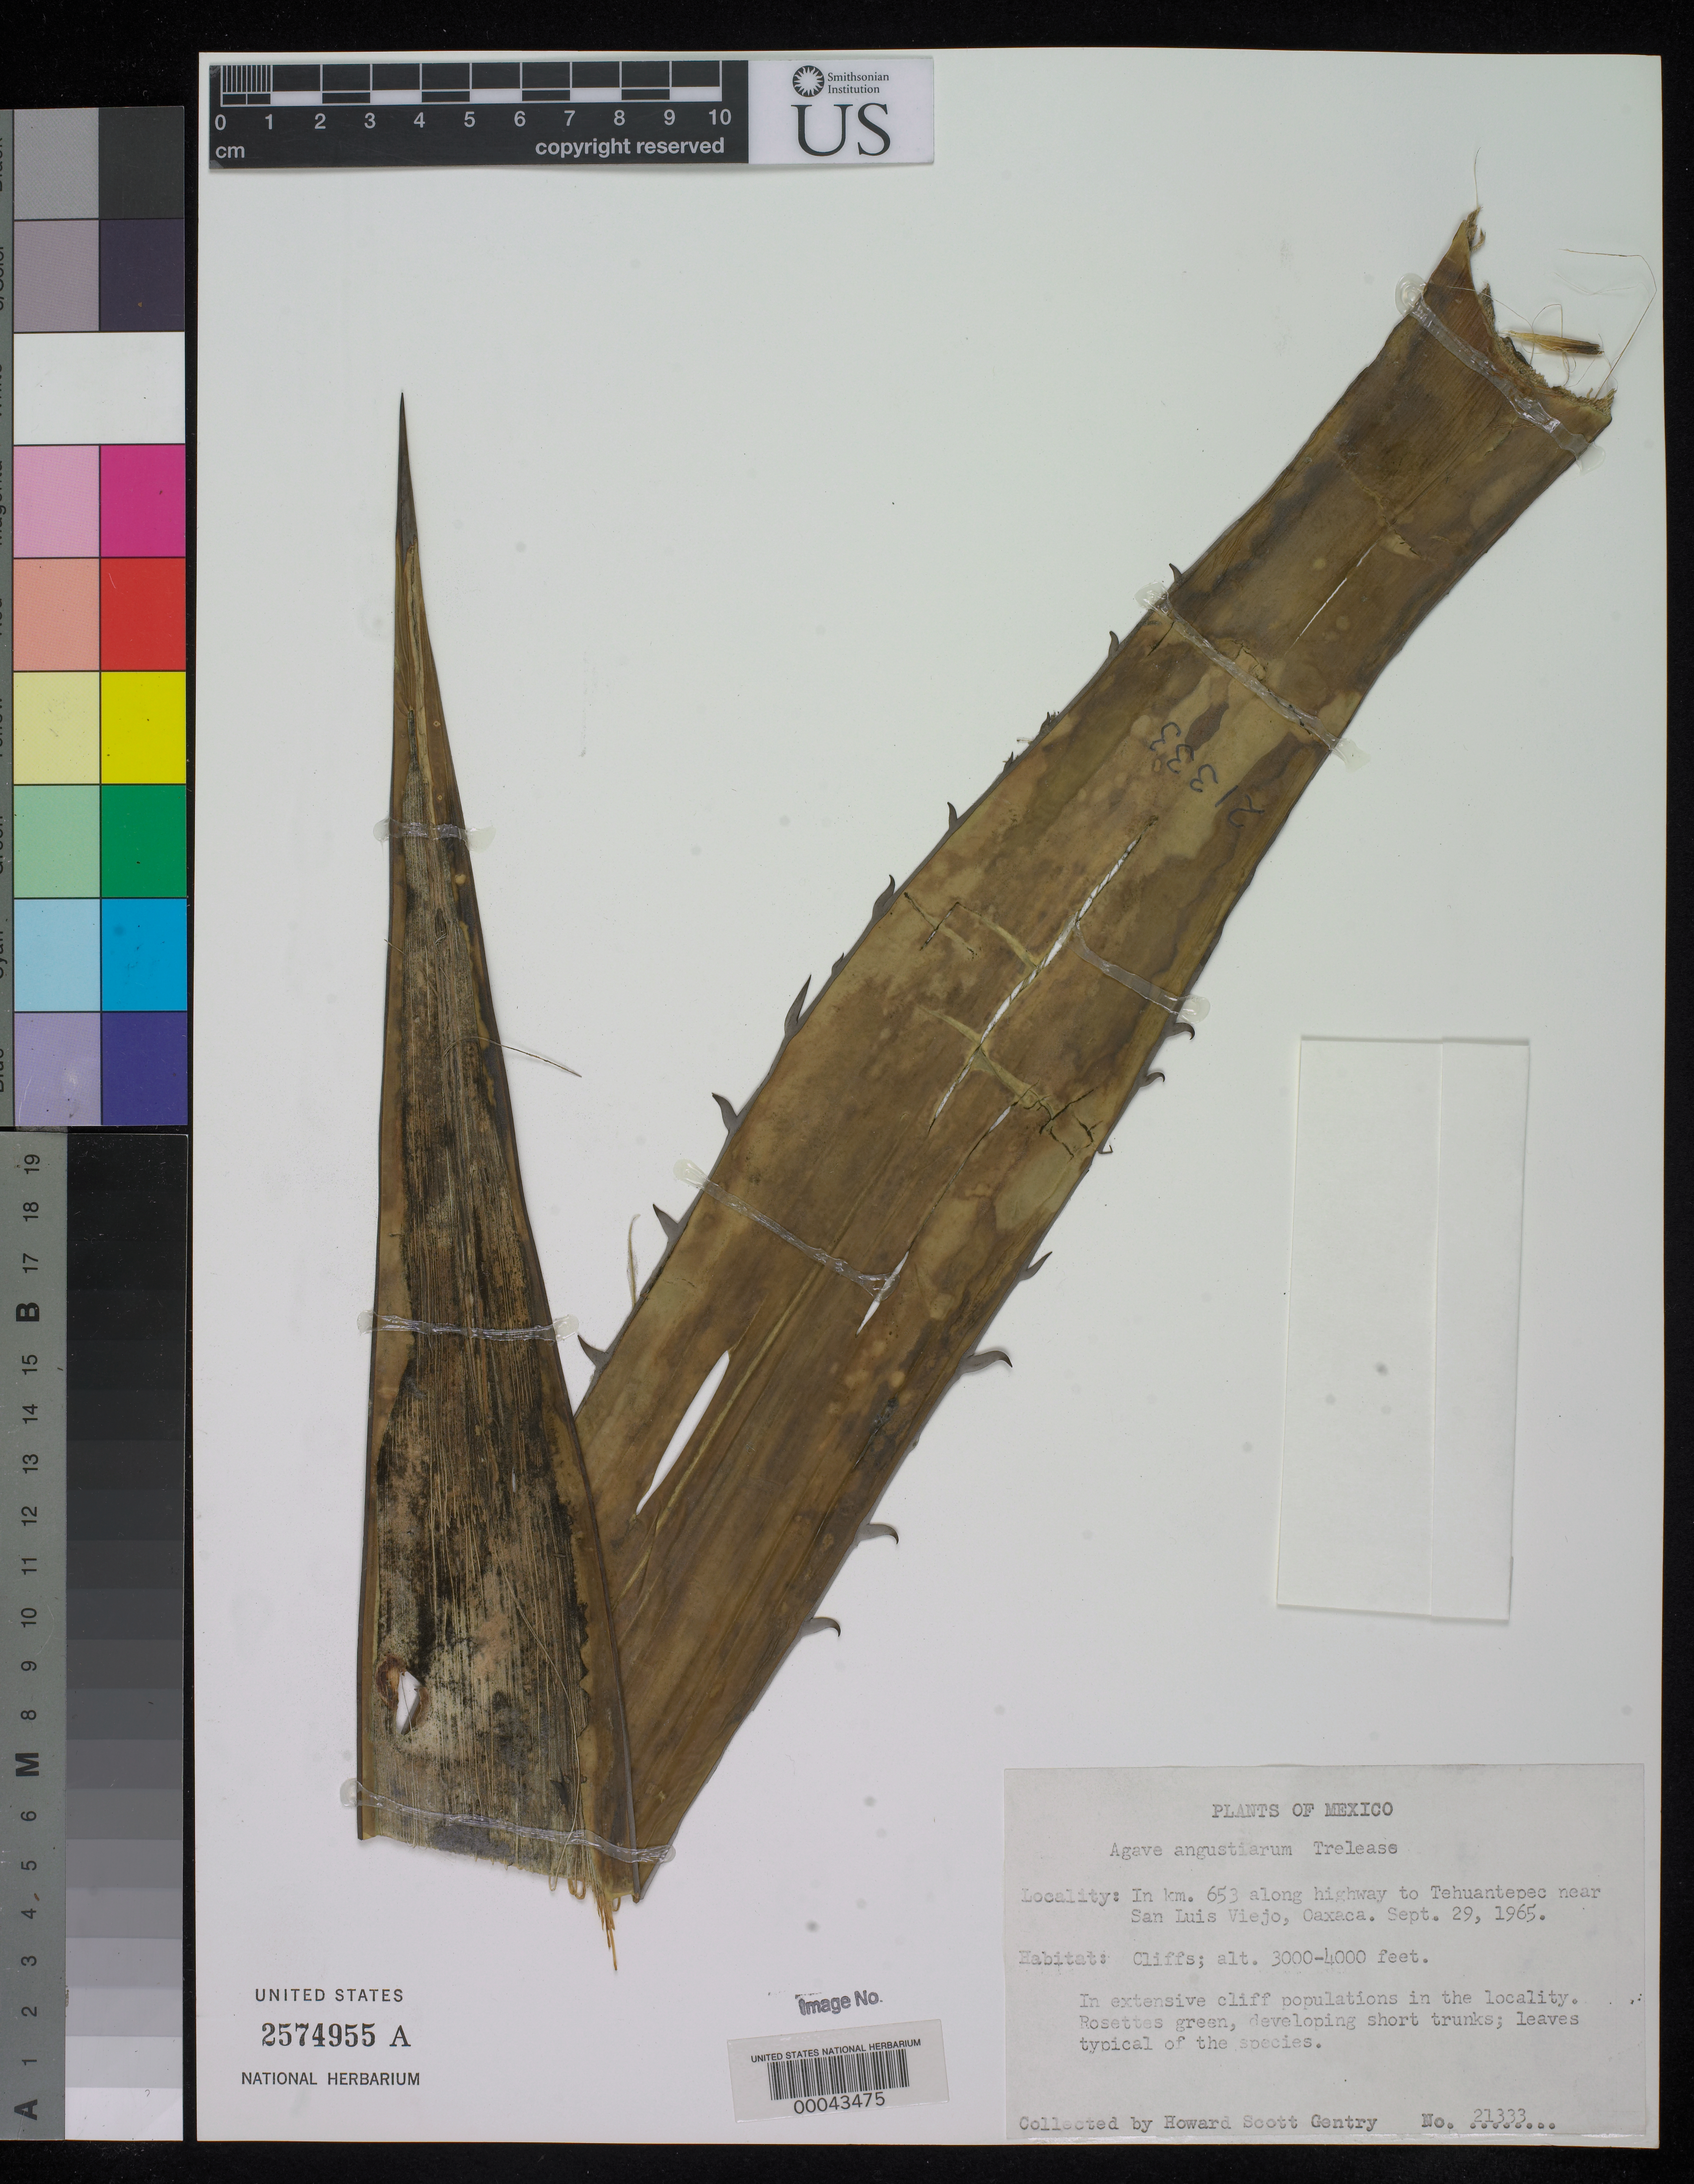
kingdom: Plantae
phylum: Tracheophyta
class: Liliopsida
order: Asparagales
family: Asparagaceae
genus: Agave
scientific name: Agave angustiarum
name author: Trel.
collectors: H. S. Gentry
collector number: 21333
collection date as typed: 29 Sep 1965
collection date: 1965-09-29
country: Mexico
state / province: Oaxaca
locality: In km 653 along highway to Tehuantepec near San Luis viejo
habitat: Cliffs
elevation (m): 914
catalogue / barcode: US 2574955A